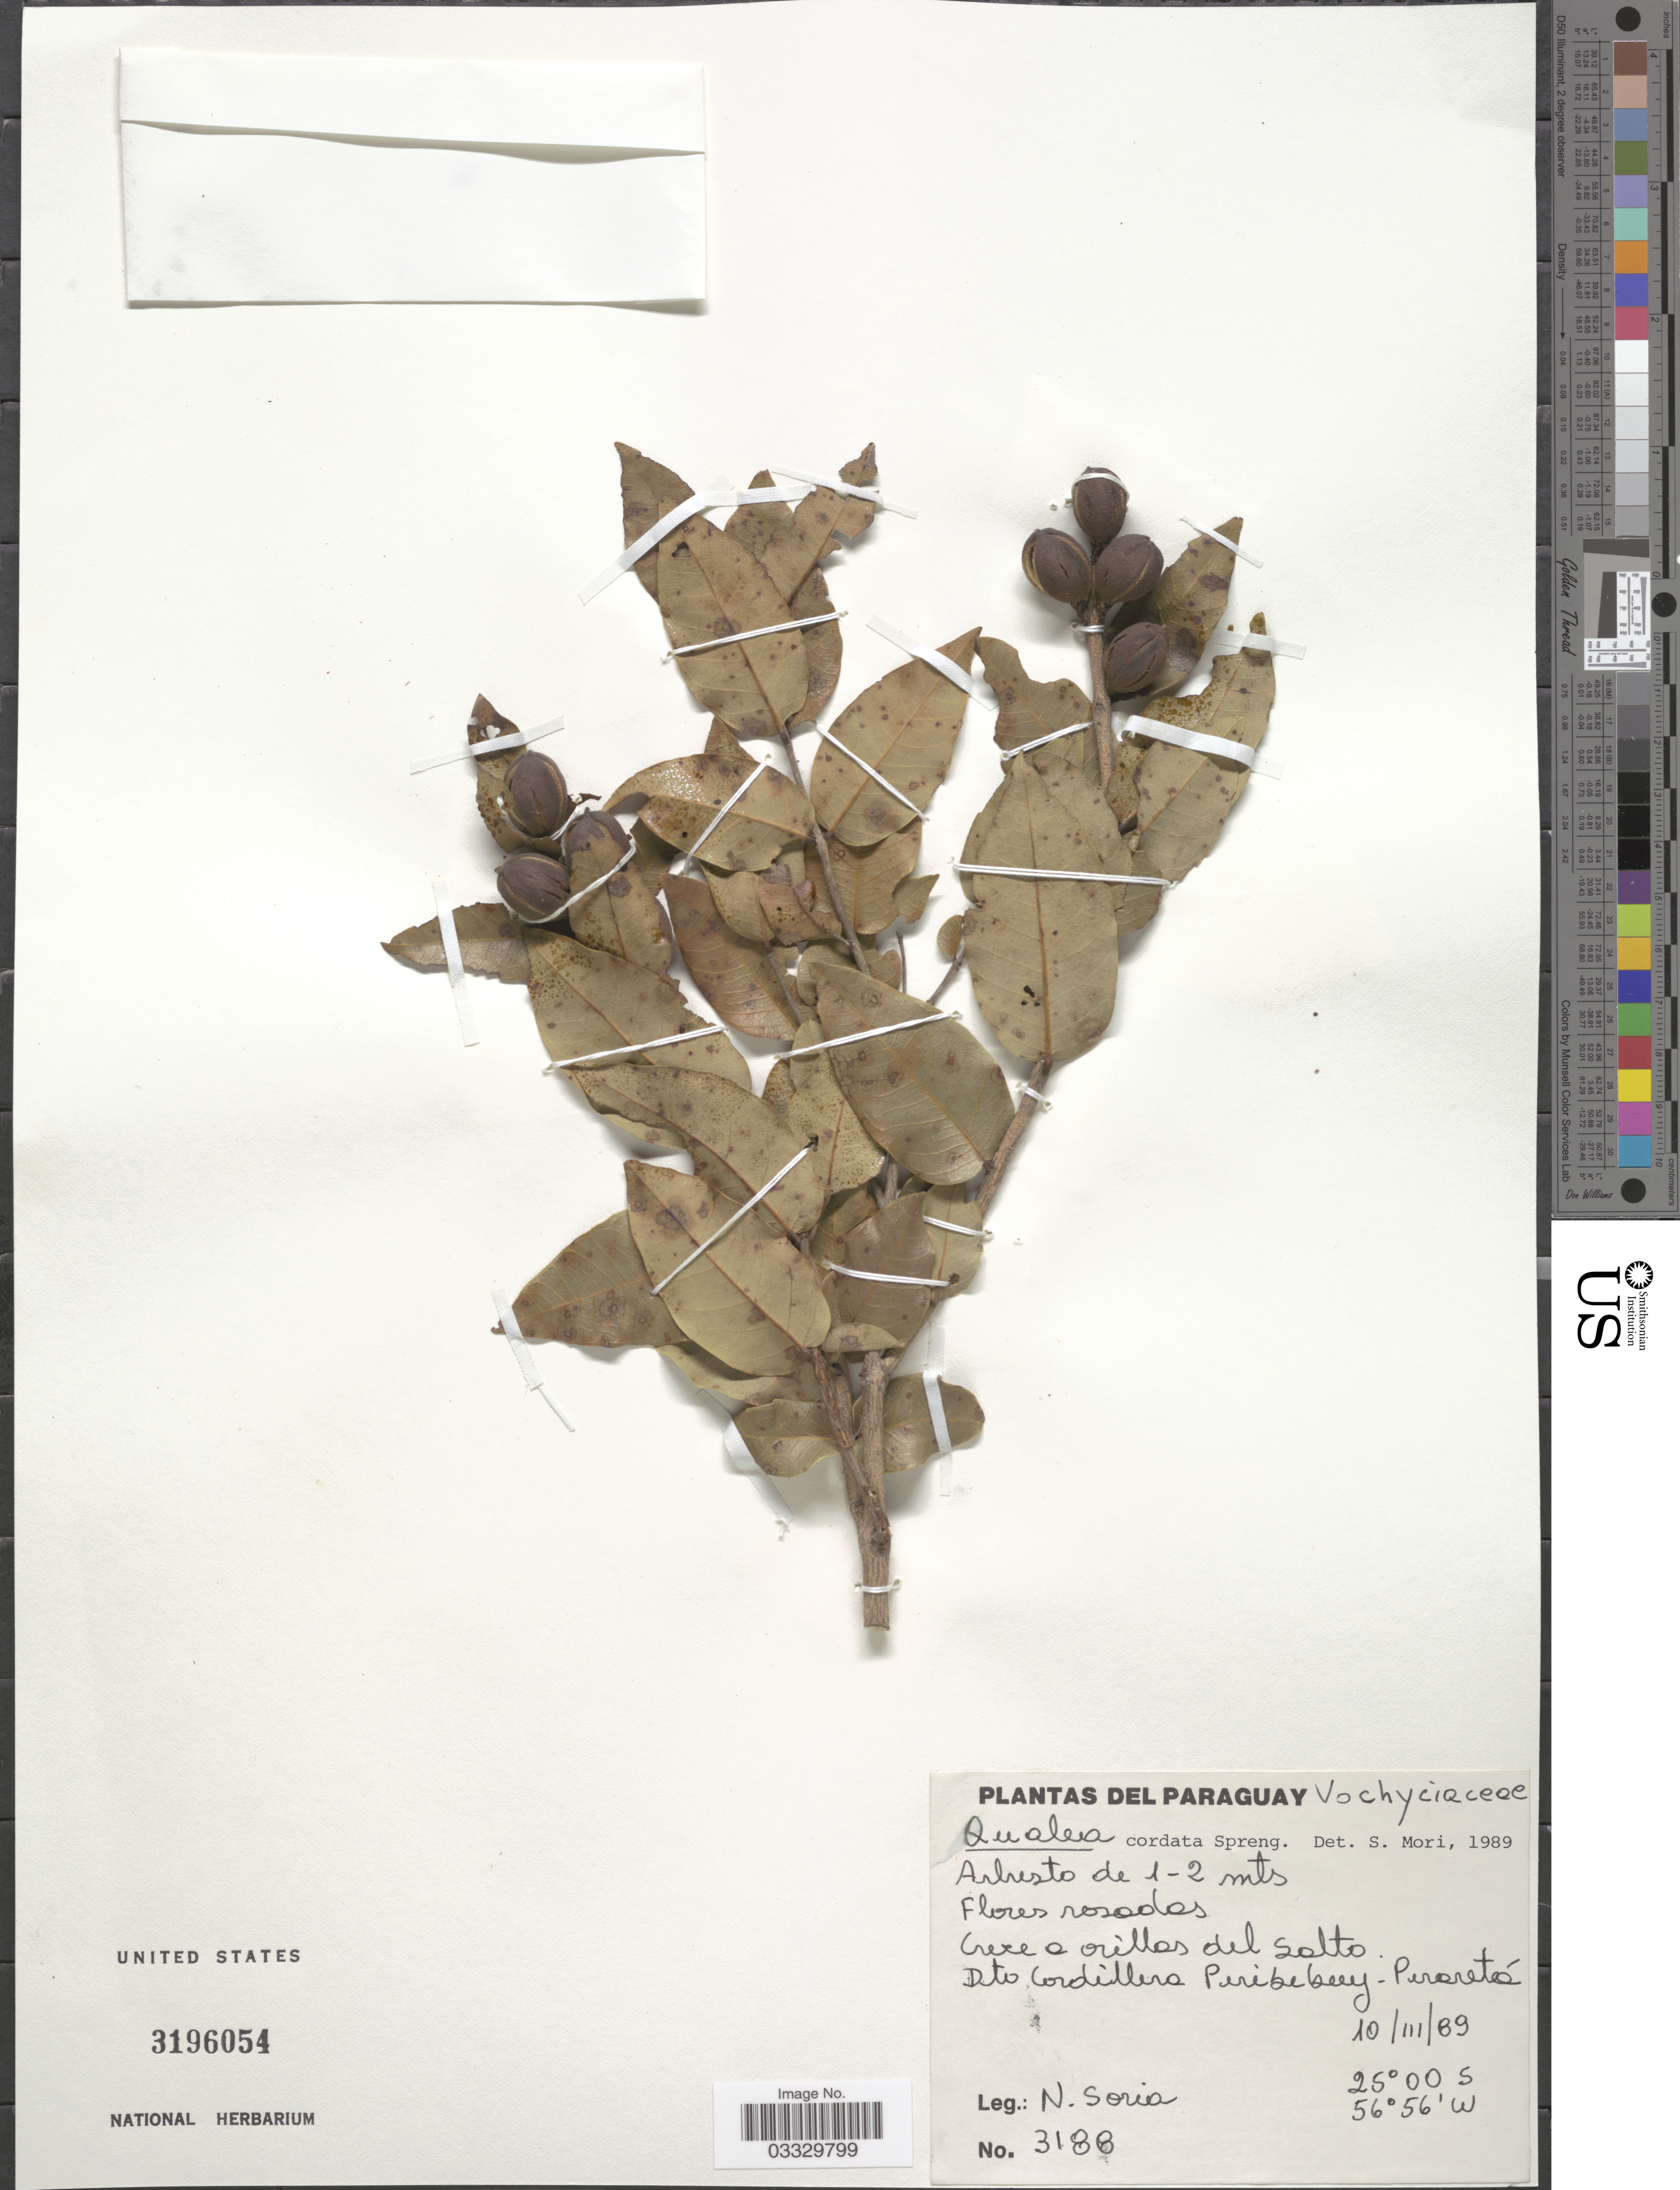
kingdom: Plantae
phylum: Tracheophyta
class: Magnoliopsida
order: Myrtales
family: Vochysiaceae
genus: Qualea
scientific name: Qualea cordata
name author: Spreng.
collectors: N. Soria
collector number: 3188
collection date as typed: Transcribed d/m/y: 10/3/89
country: Paraguay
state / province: Cordillera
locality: Dto Cordillera Piribebuy-Piraretá.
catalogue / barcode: US 3196054